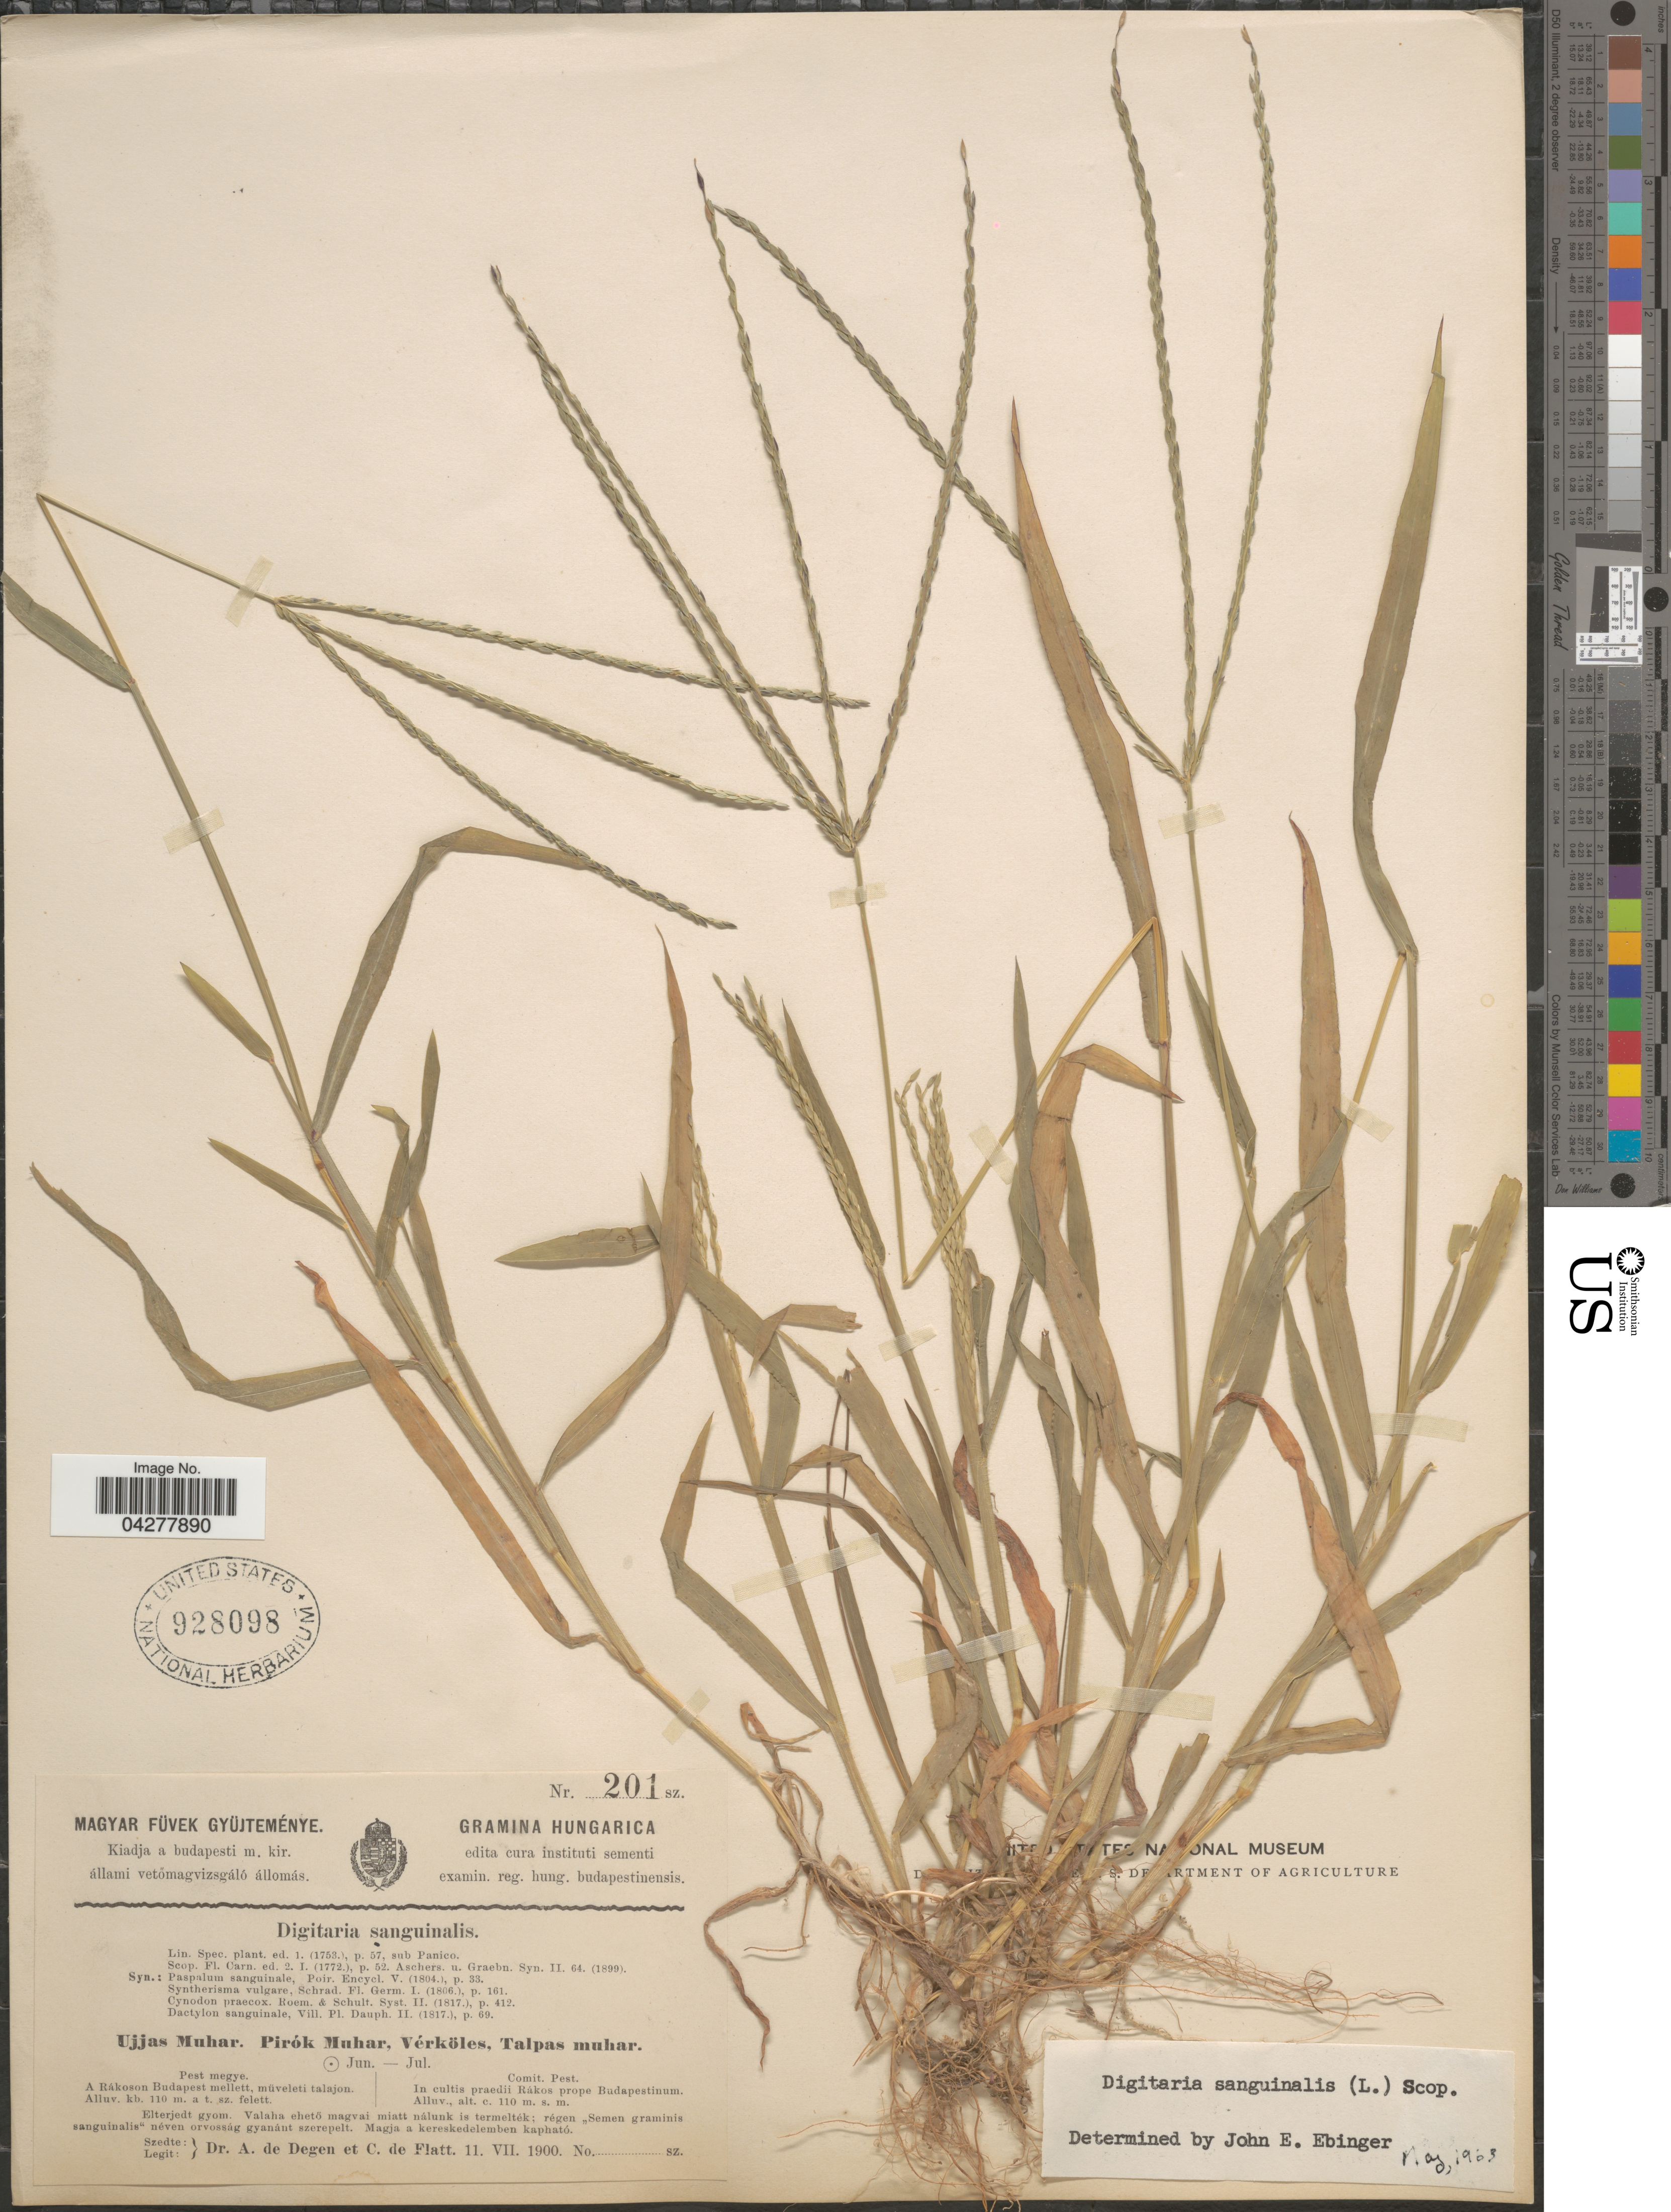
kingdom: Plantae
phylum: Tracheophyta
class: Liliopsida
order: Poales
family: Poaceae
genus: Digitaria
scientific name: Digitaria sanguinalis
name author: (L.) Scop.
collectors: A. Degen & C. de Flatt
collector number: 201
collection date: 1900-07-11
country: Hungary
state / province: Pest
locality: Comit. Pest. In cultis praedii Rákos prope Budapestinum.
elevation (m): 110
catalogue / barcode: US 928098